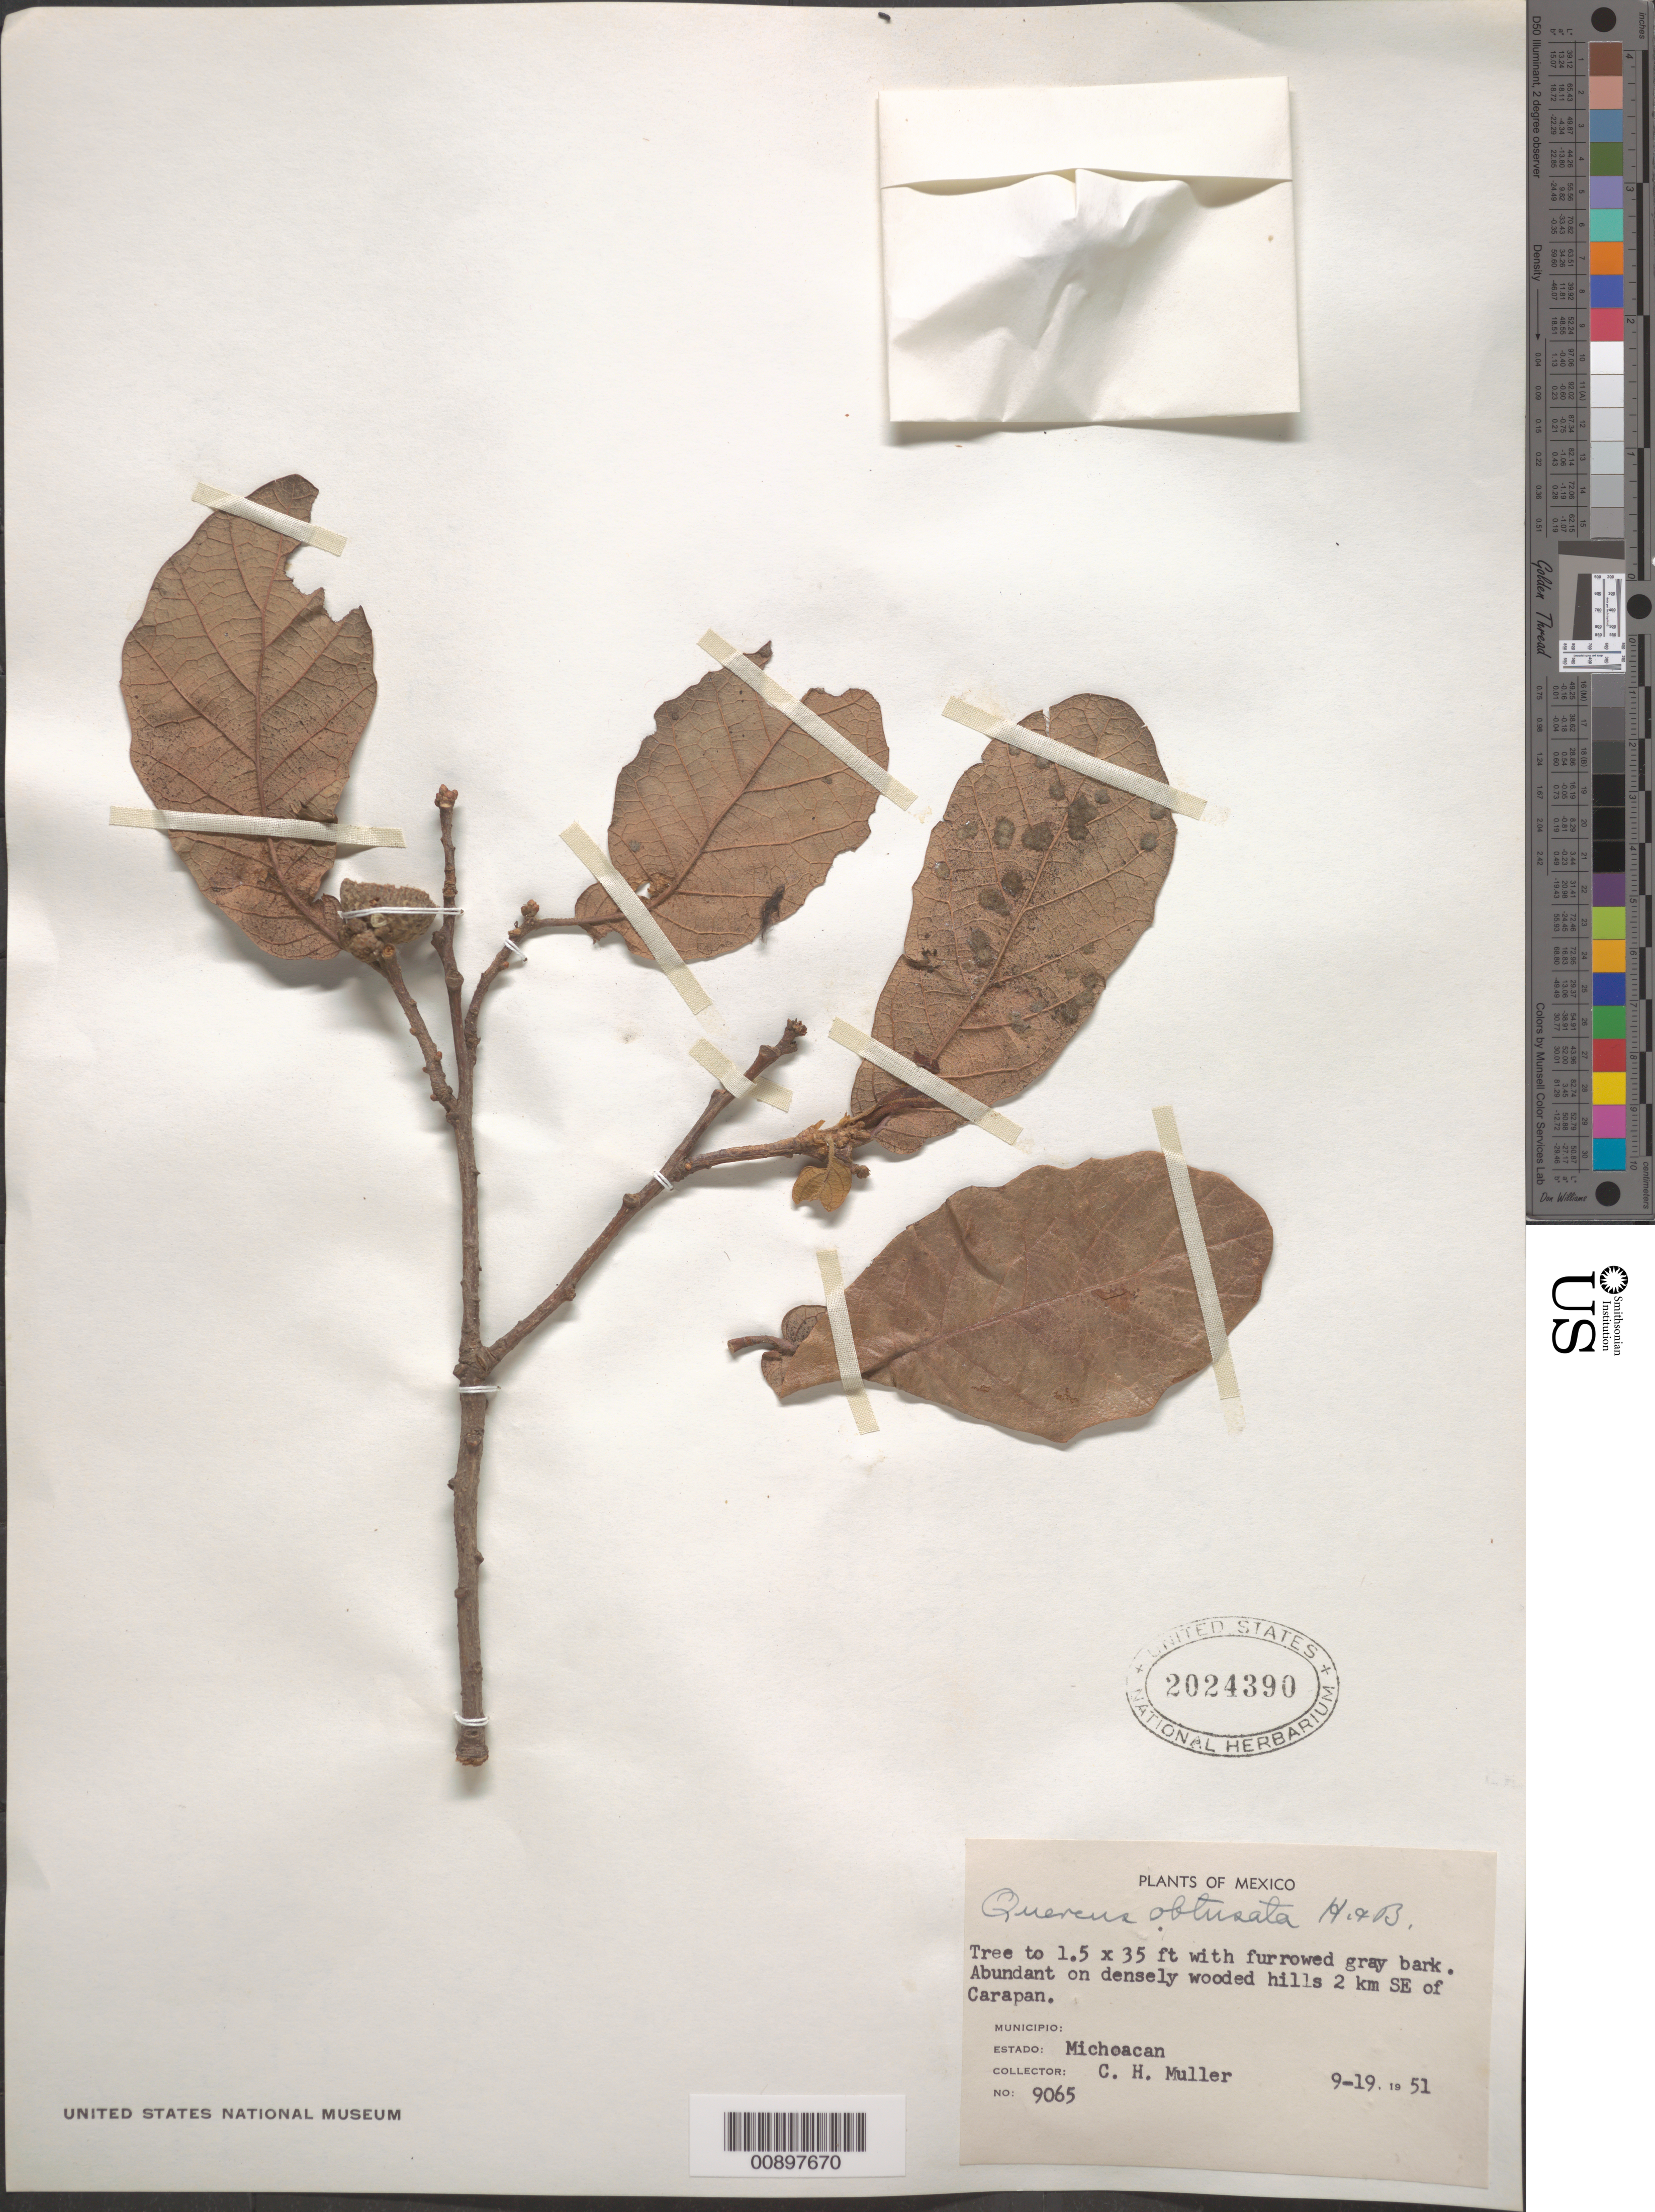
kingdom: Plantae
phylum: Tracheophyta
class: Magnoliopsida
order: Fagales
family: Fagaceae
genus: Quercus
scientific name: Quercus obtusata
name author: Humb. & Bonpl.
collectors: C. H. Muller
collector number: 9065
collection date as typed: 19 Sep 1951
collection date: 1951-09-19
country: Mexico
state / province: Michoacán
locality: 2 km SE of Carapan. Estado de Michoacán.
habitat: Abundant on densely wooded hills.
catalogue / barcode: US 2024390